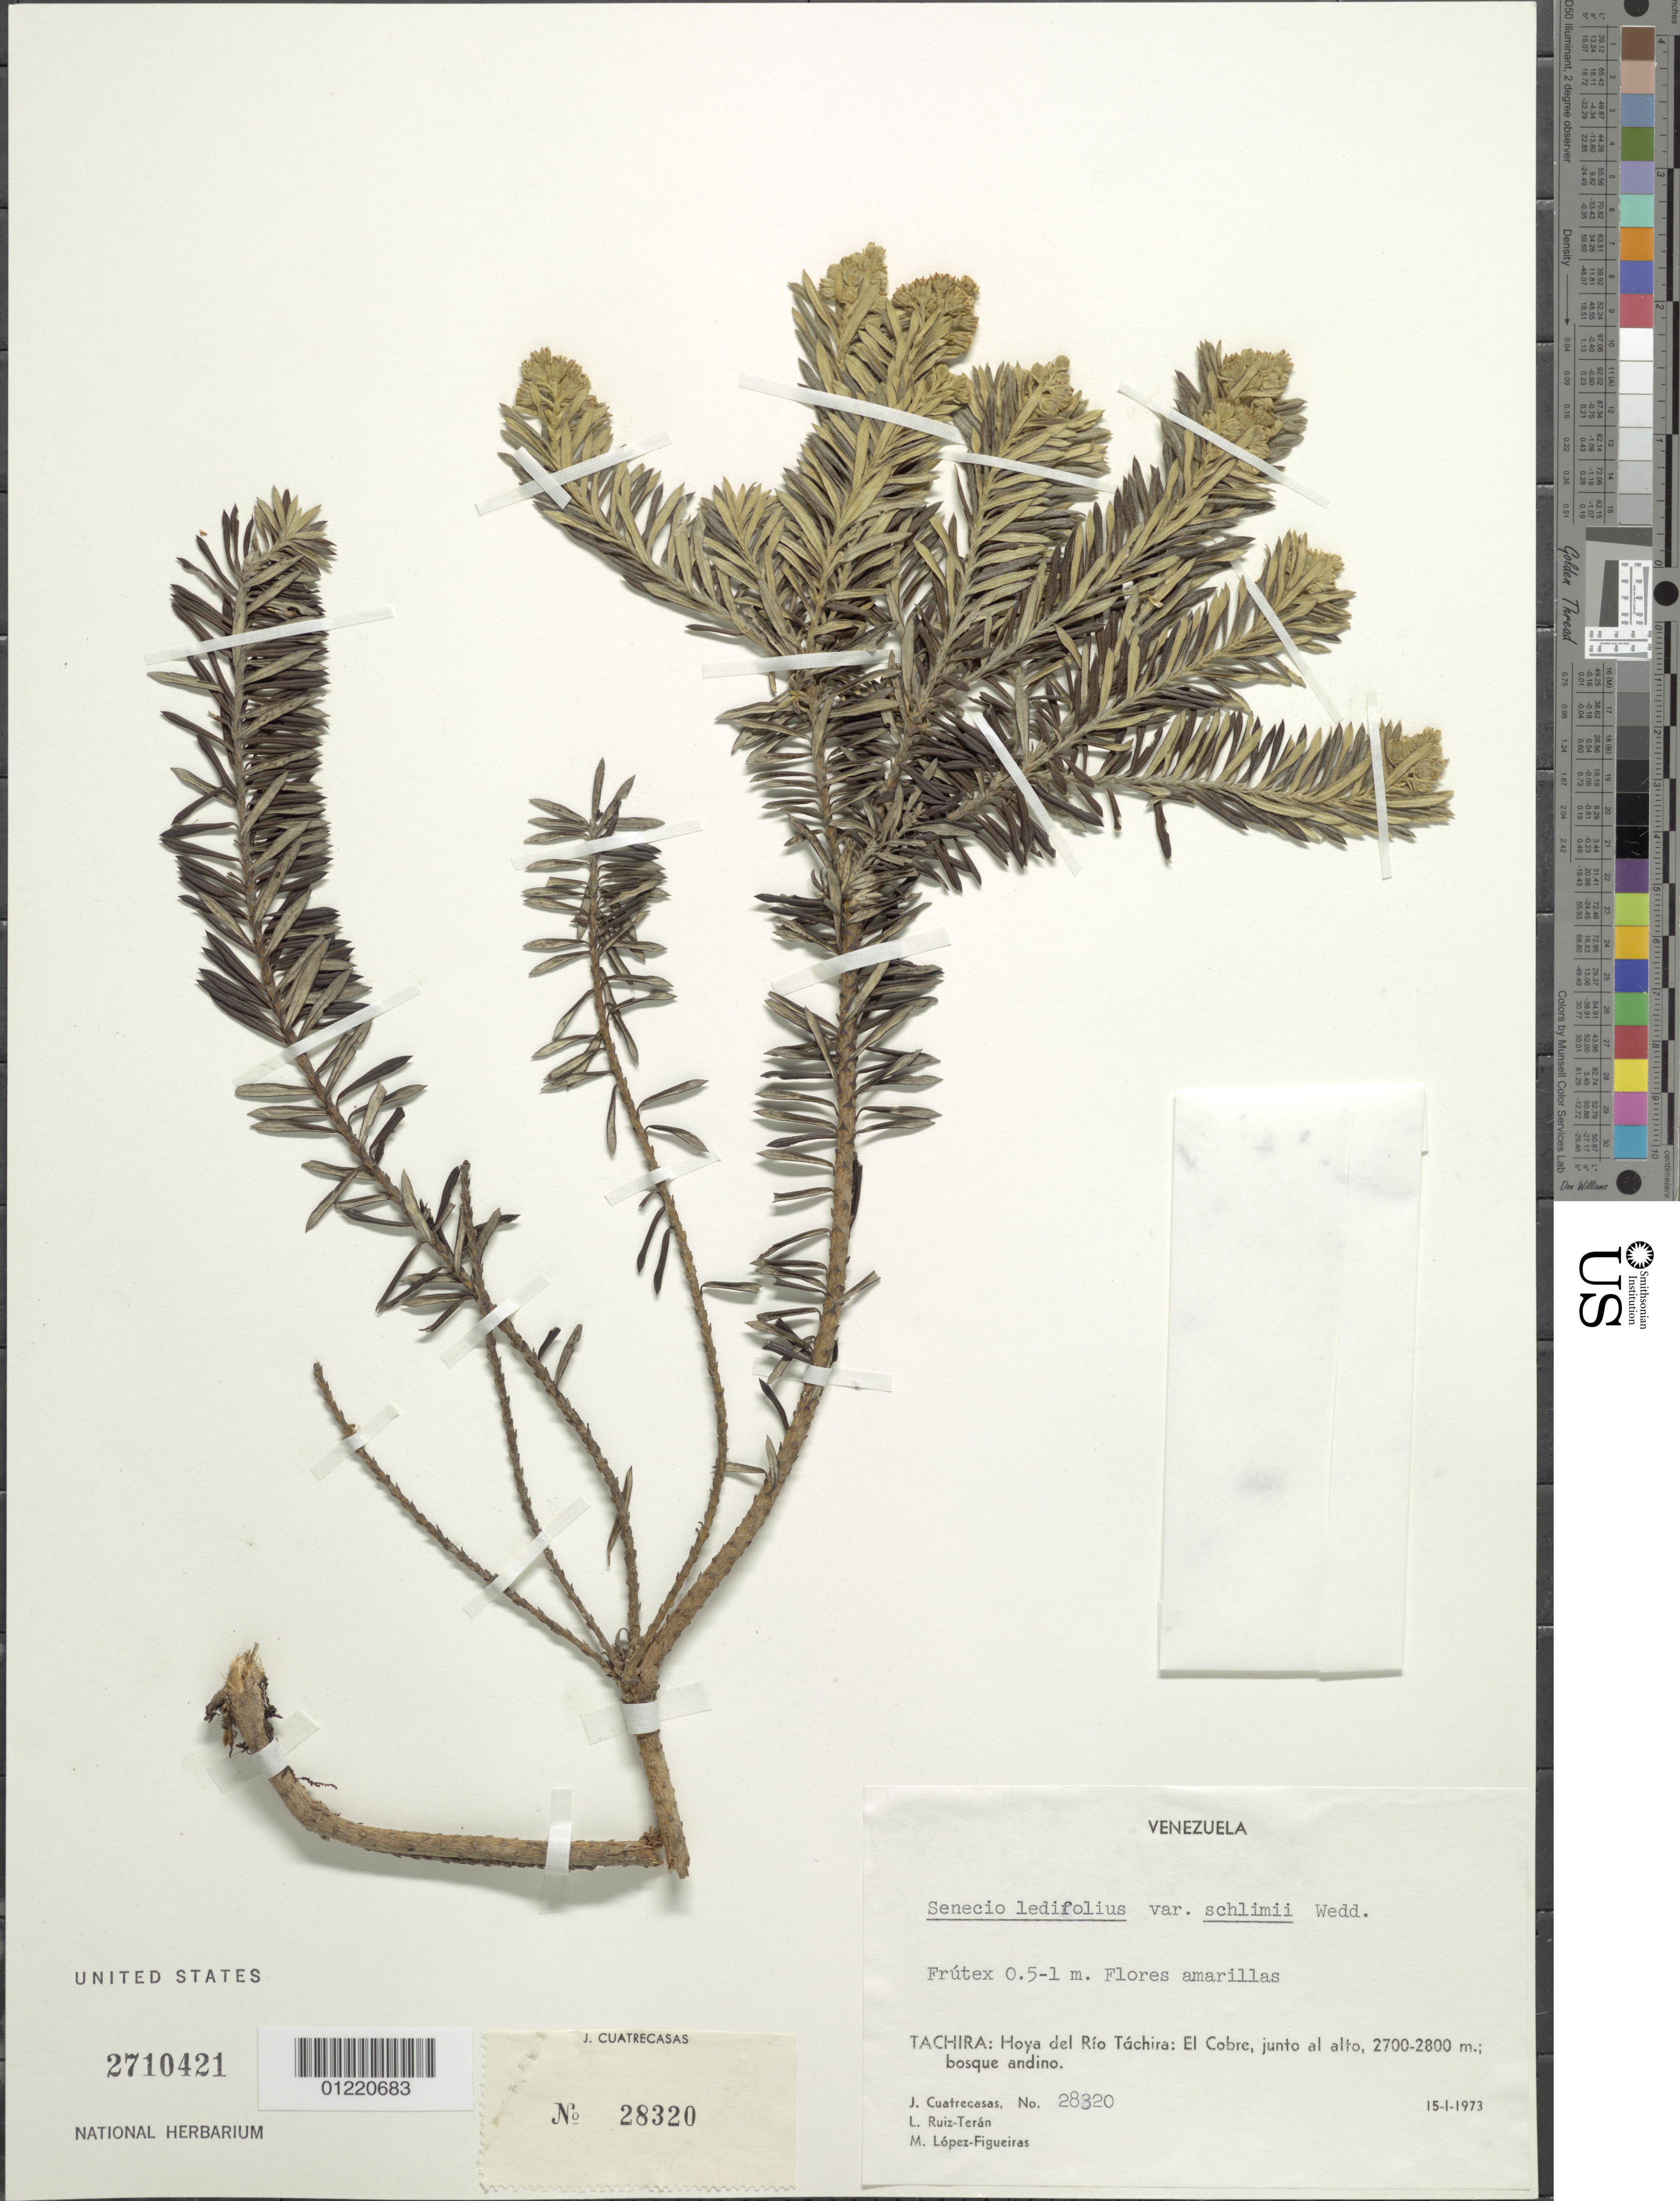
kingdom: Plantae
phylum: Tracheophyta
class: Magnoliopsida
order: Asterales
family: Asteraceae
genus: Pentacalia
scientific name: Pentacalia ledifolia subsp. schlimii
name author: (Wedd.) Cuatrec.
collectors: J. Cuatrecasas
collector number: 28320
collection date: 1973-01-15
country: Venezuela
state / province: Táchira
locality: Hoya del Rio Tachira: El Cobre, junto al alto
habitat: bosque andino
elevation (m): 2700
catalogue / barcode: US 2710421